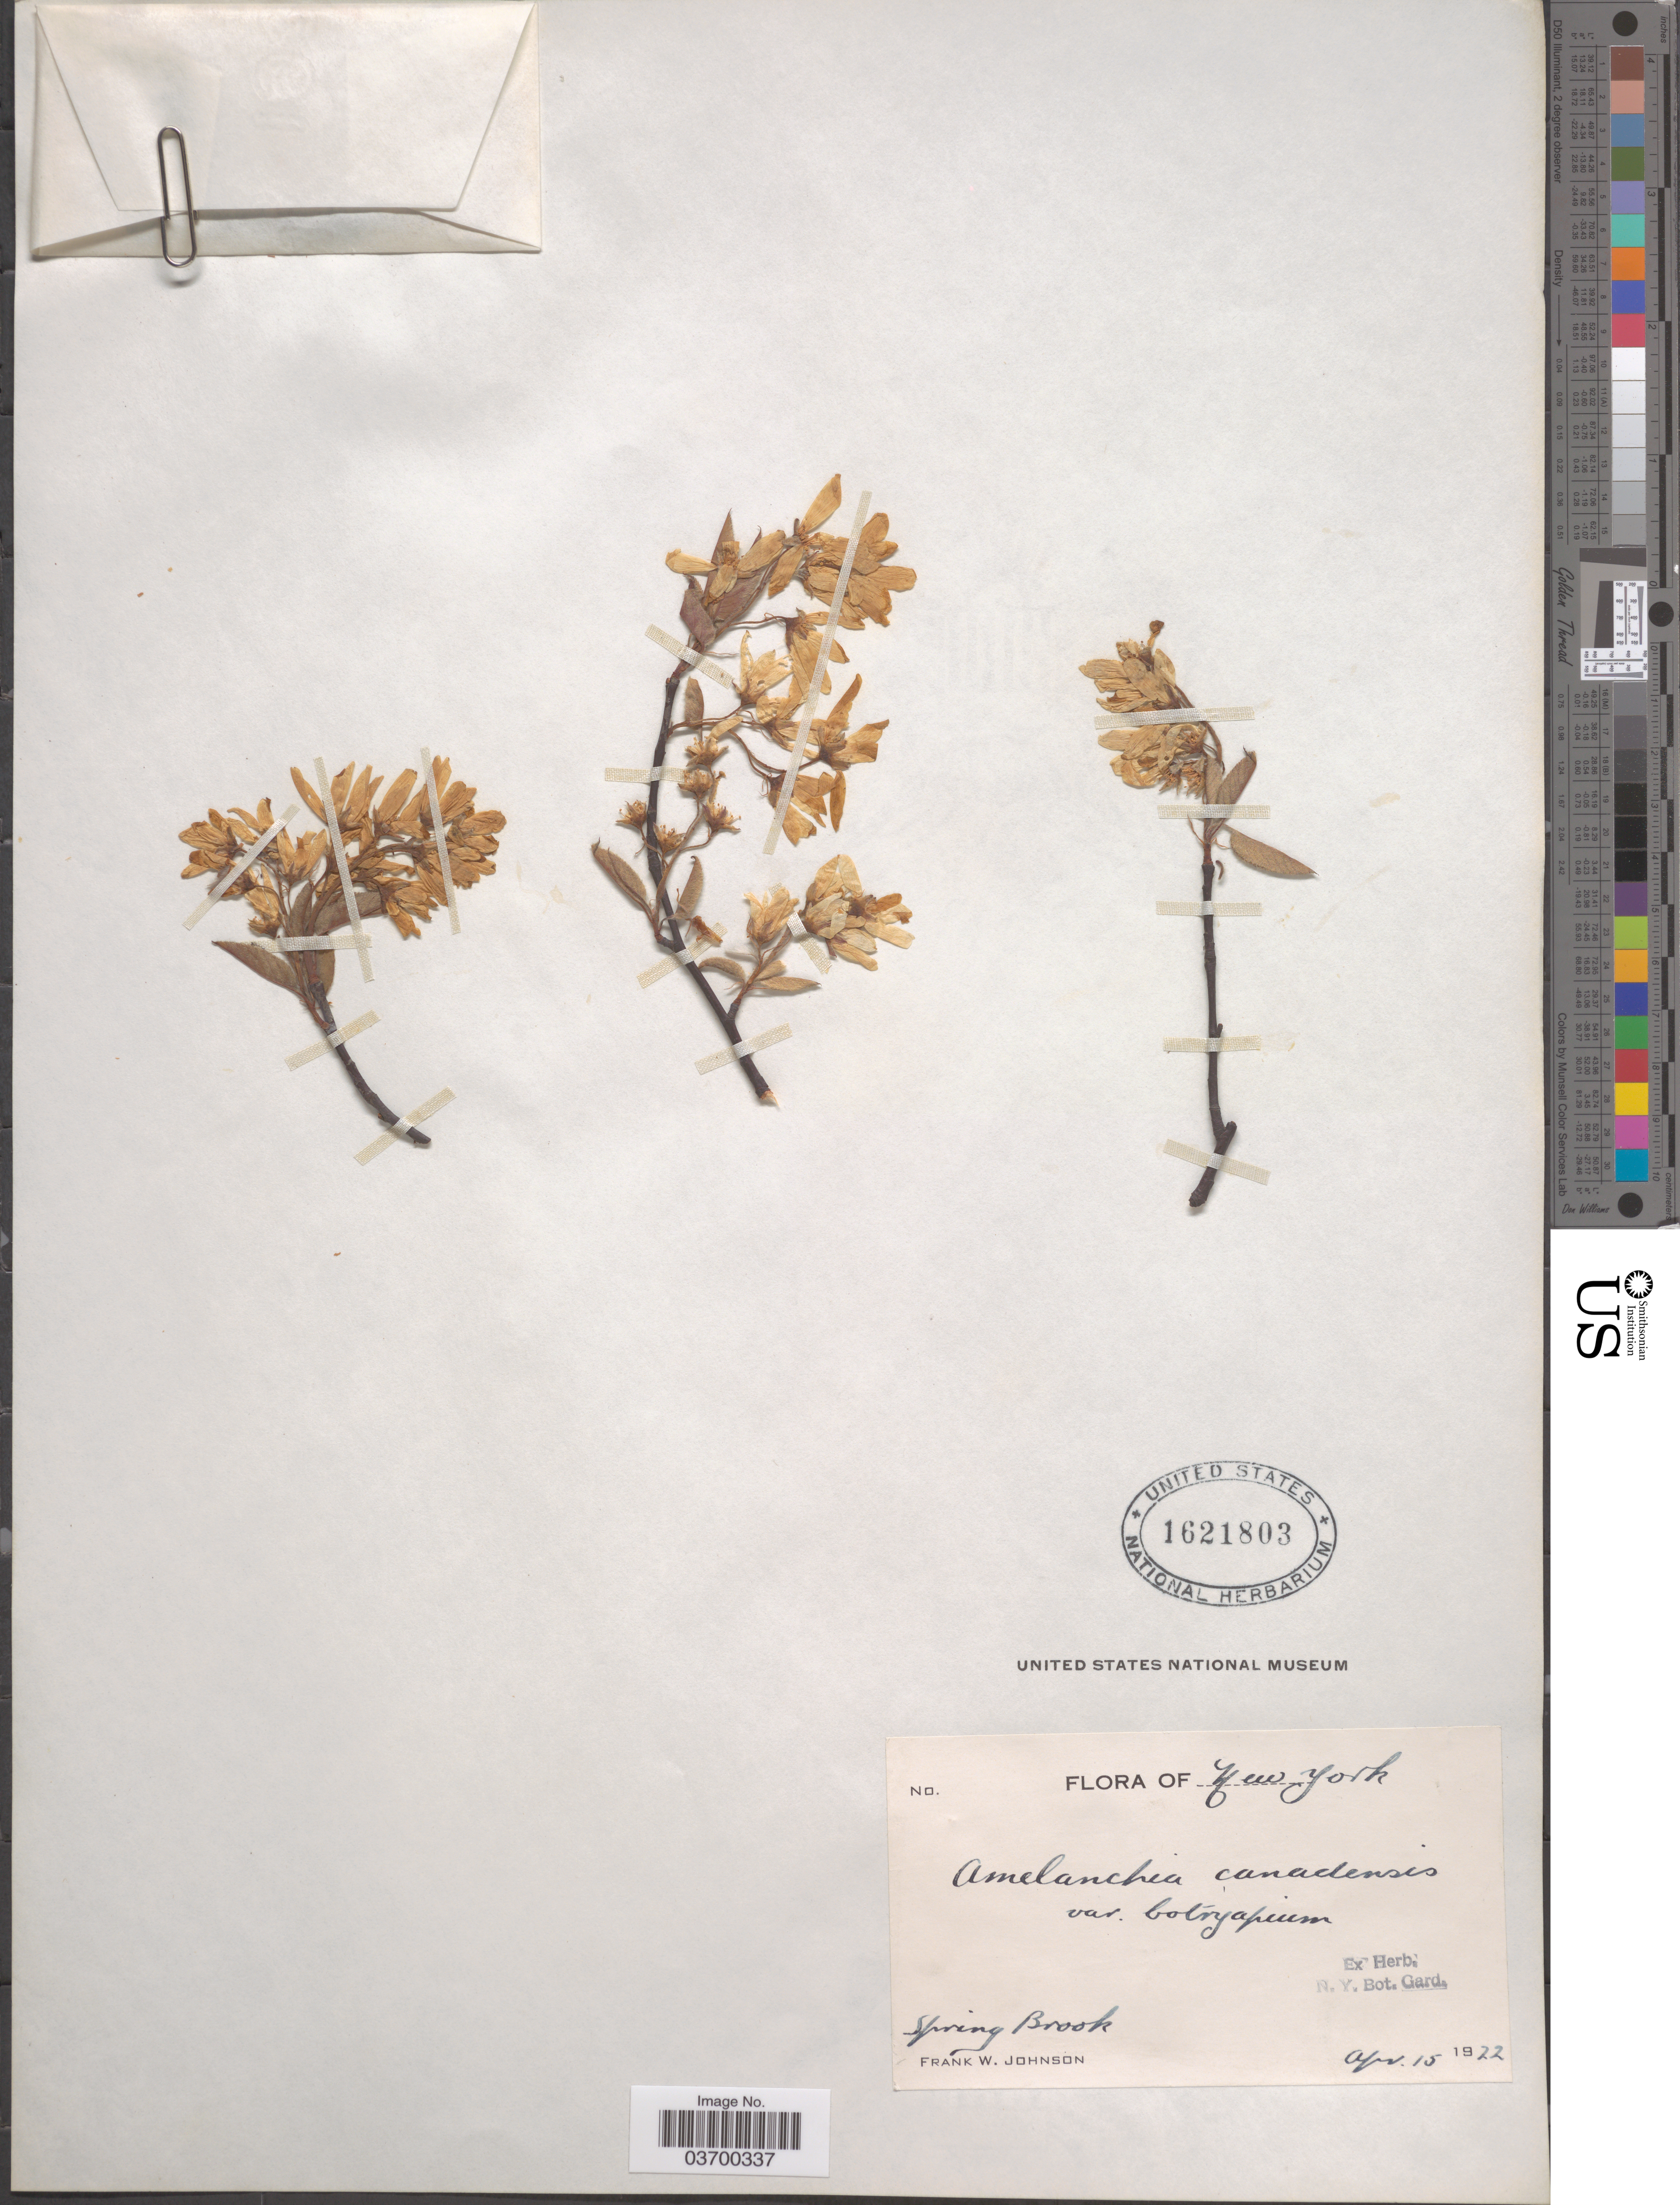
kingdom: Plantae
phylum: Tracheophyta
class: Magnoliopsida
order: Rosales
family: Rosaceae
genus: Amelanchier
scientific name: Amelanchier canadensis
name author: (L.) Medic.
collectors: F. W. Johnson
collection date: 1922-04-15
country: United States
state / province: New York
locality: Spring Brook.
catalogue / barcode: US 1621803